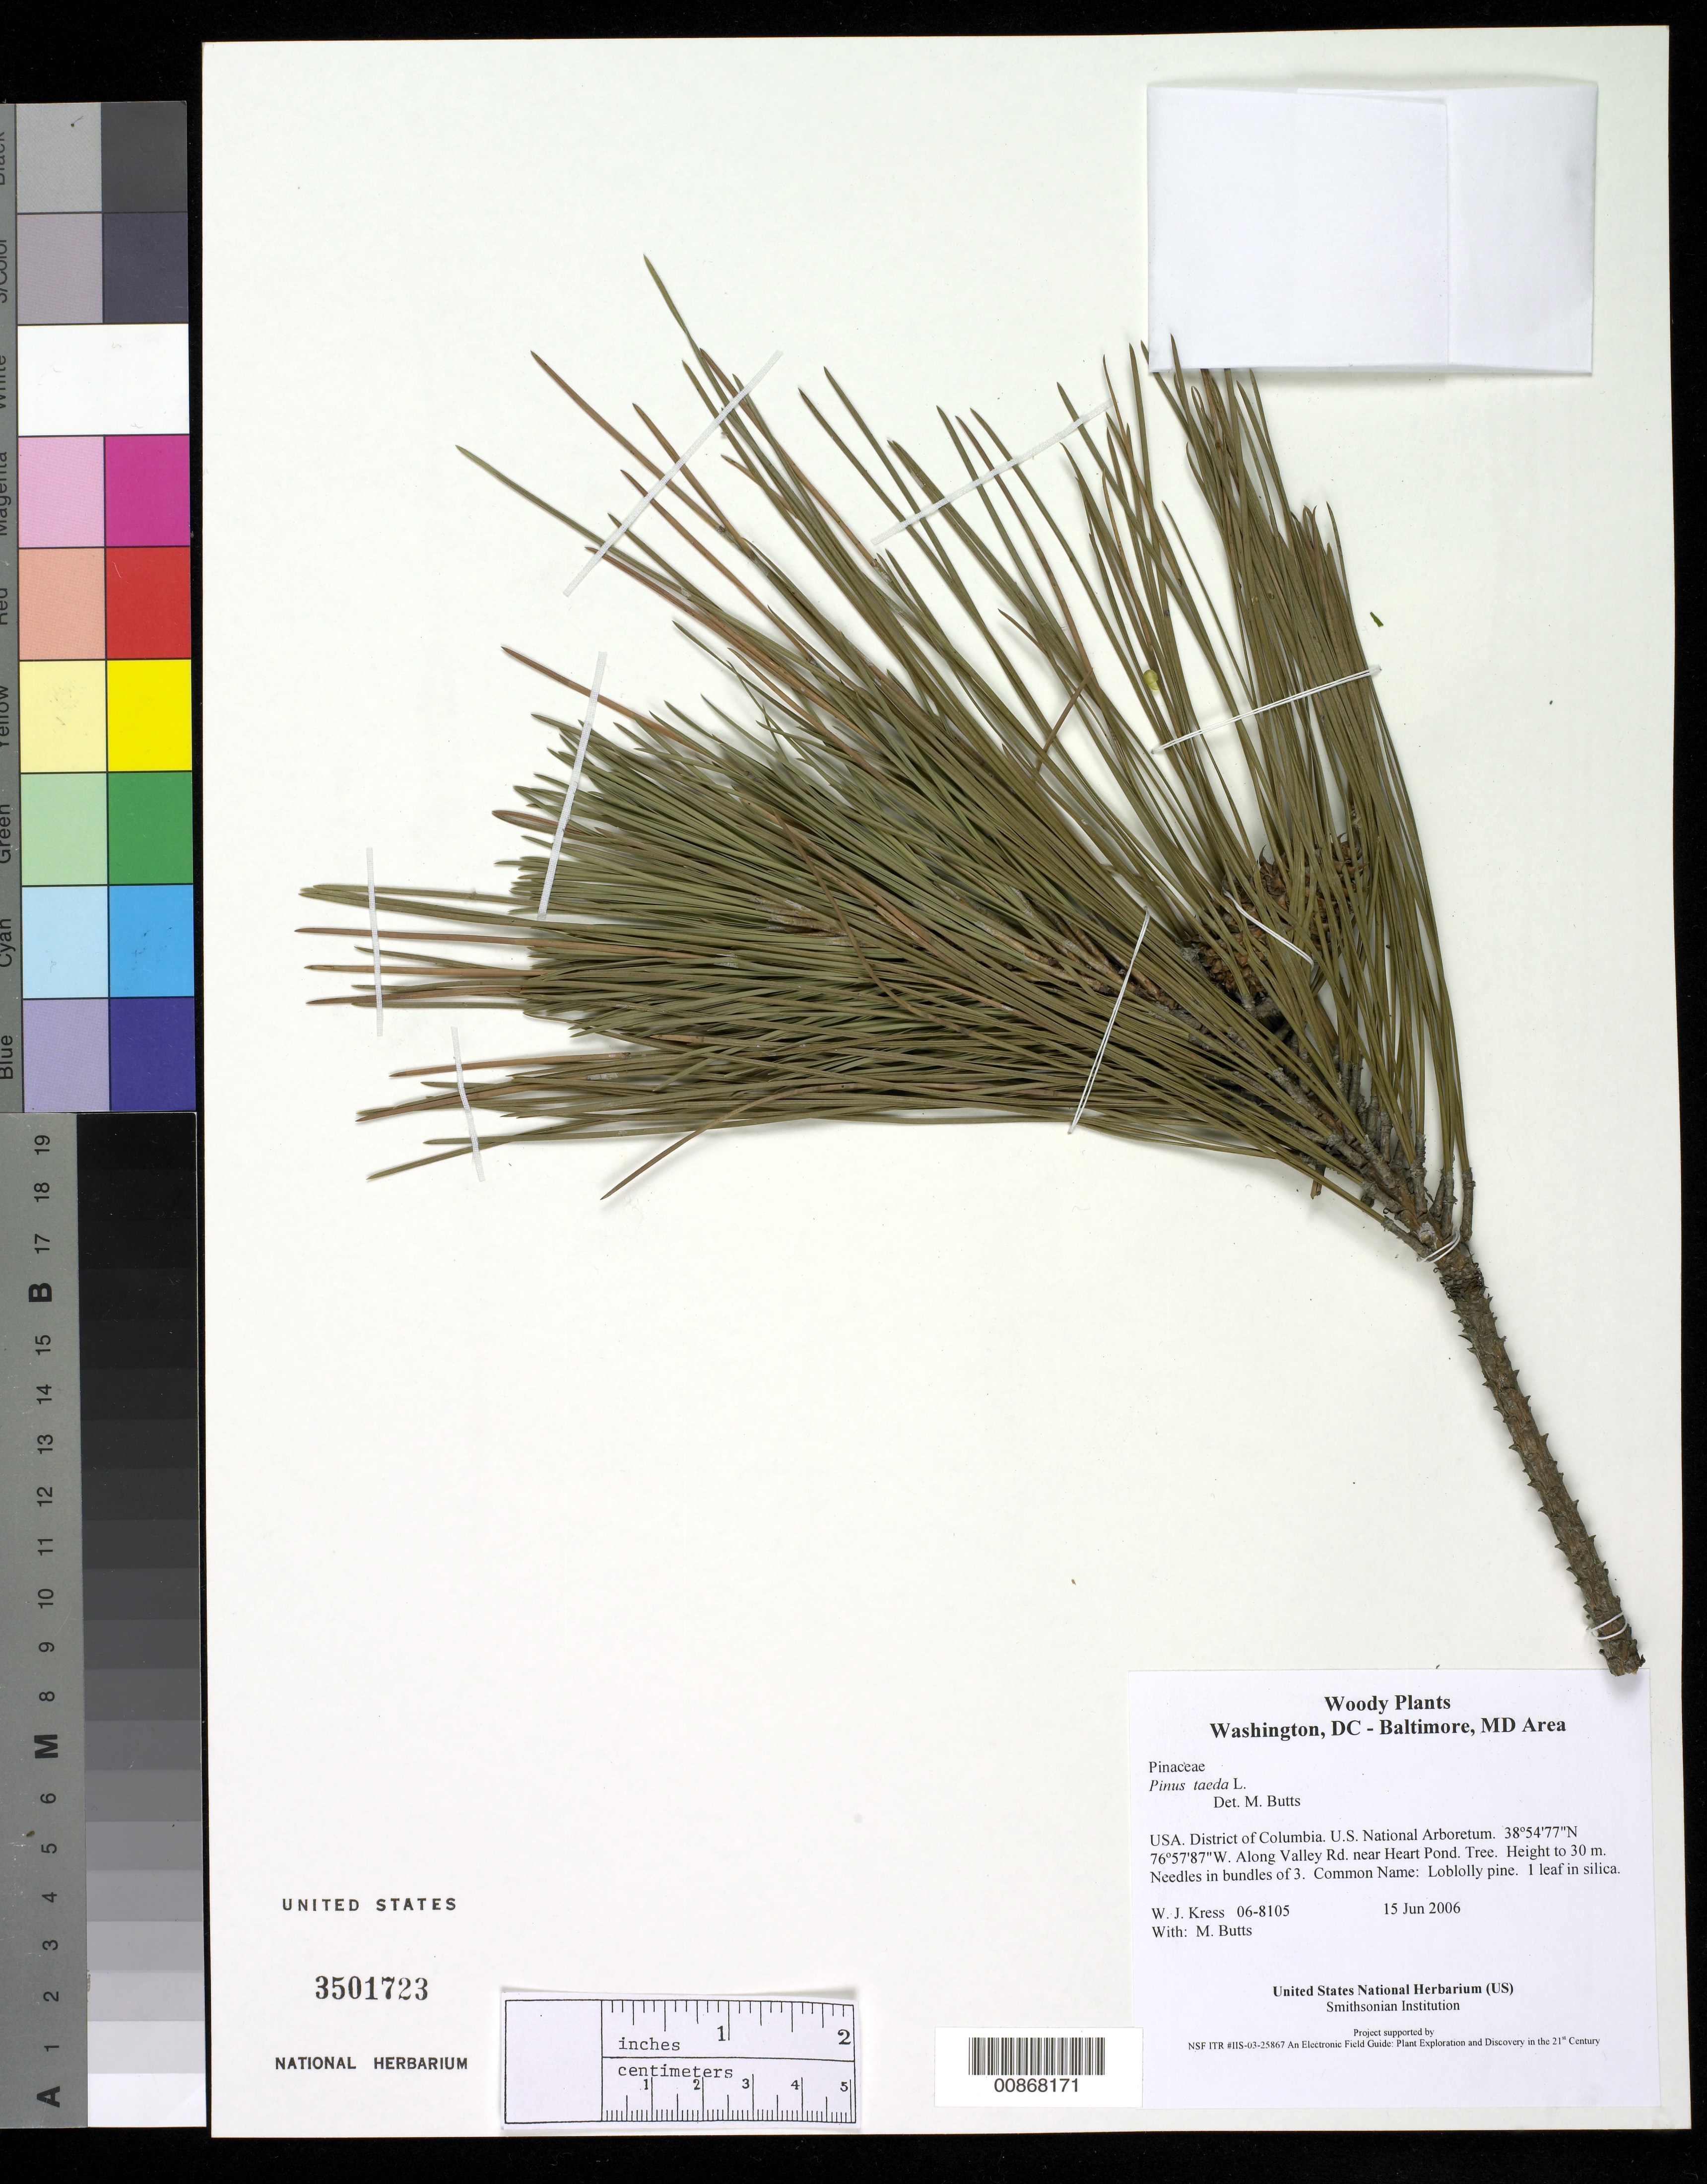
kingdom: Plantae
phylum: Tracheophyta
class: Pinopsida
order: Pinales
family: Pinaceae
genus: Pinus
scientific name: Pinus taeda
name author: L.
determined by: Butts, M. B.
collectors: W. J. Kress & M. B. Butts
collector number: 06-8105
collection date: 2006-06-15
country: United States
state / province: District of Columbia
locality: U.S. National Arboretum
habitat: Along Valley Rd. near Heart Pond.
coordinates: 38 54 77 N, 76 57 87 W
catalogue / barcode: US 3501723